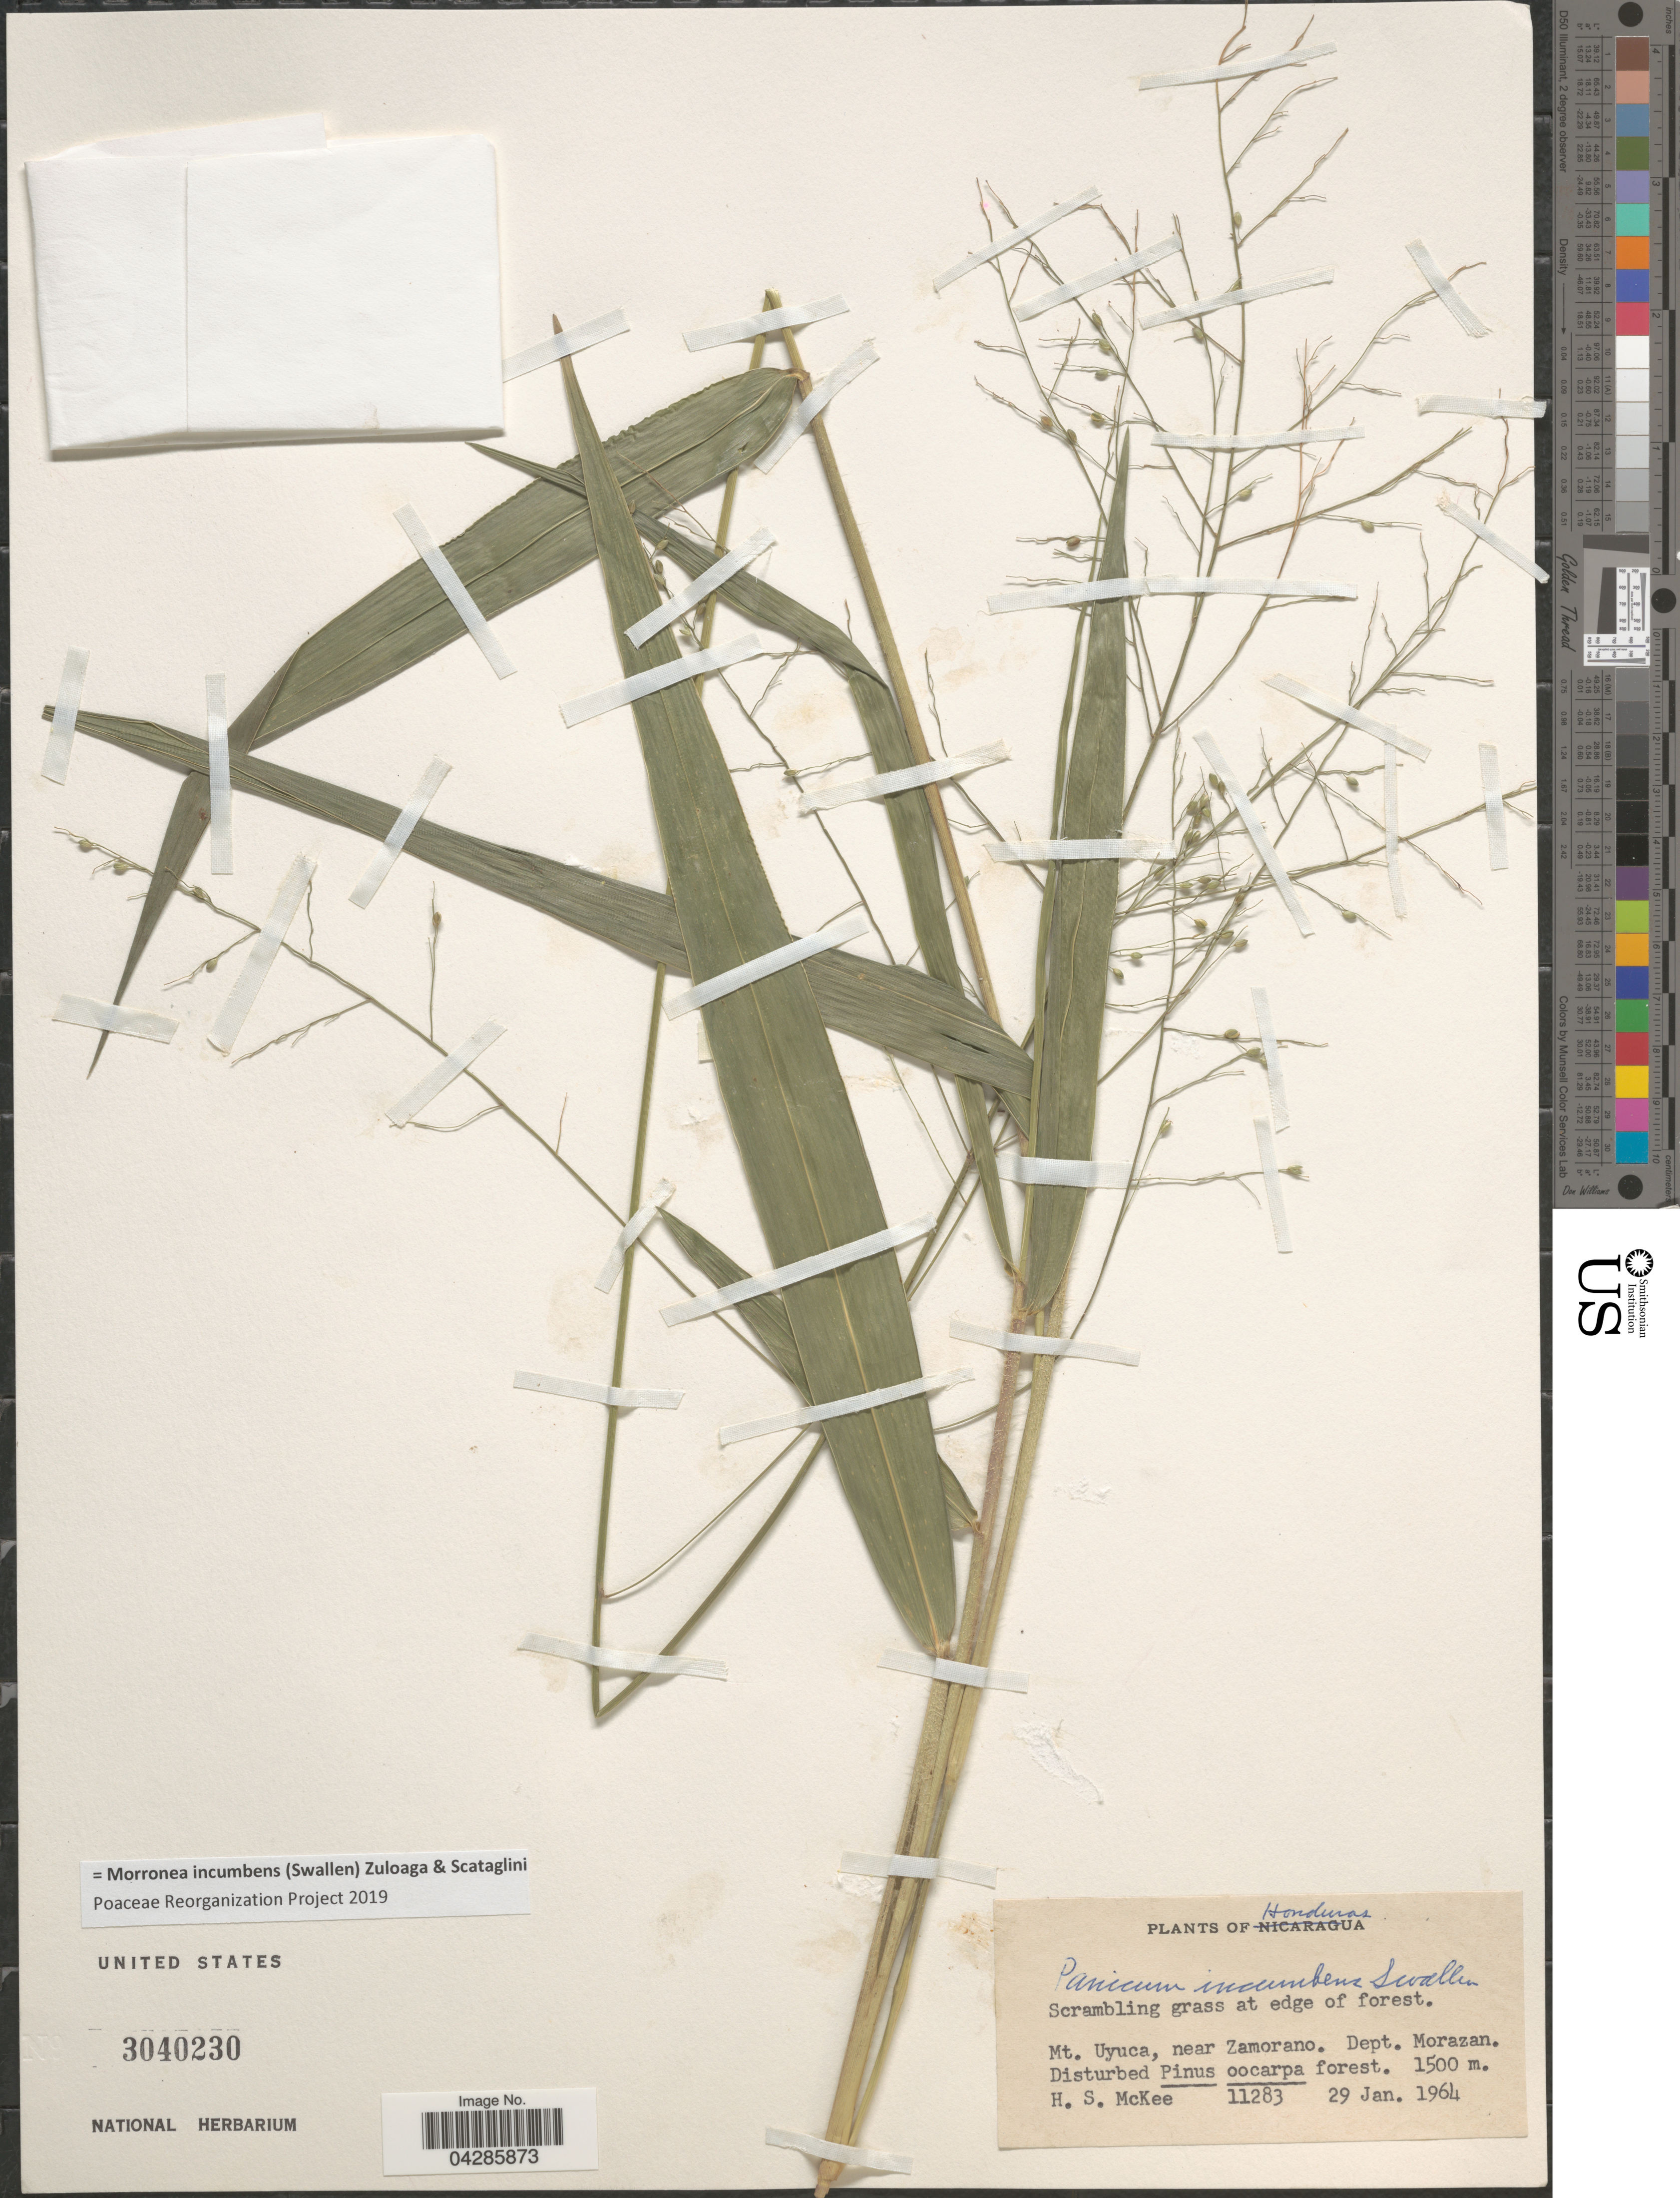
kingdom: Plantae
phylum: Tracheophyta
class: Liliopsida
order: Poales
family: Poaceae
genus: Morronea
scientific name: Morronea incumbens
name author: (Swallen) Zuloaga & Scataglini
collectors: H. S. McKee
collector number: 11283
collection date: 1964-01-29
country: Honduras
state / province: Fco. Morazán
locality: Scrambling grass at edge of forest. Mt. Uyuca, near Zamorano. Dept. Morazan.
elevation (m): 1500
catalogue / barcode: US 3040230